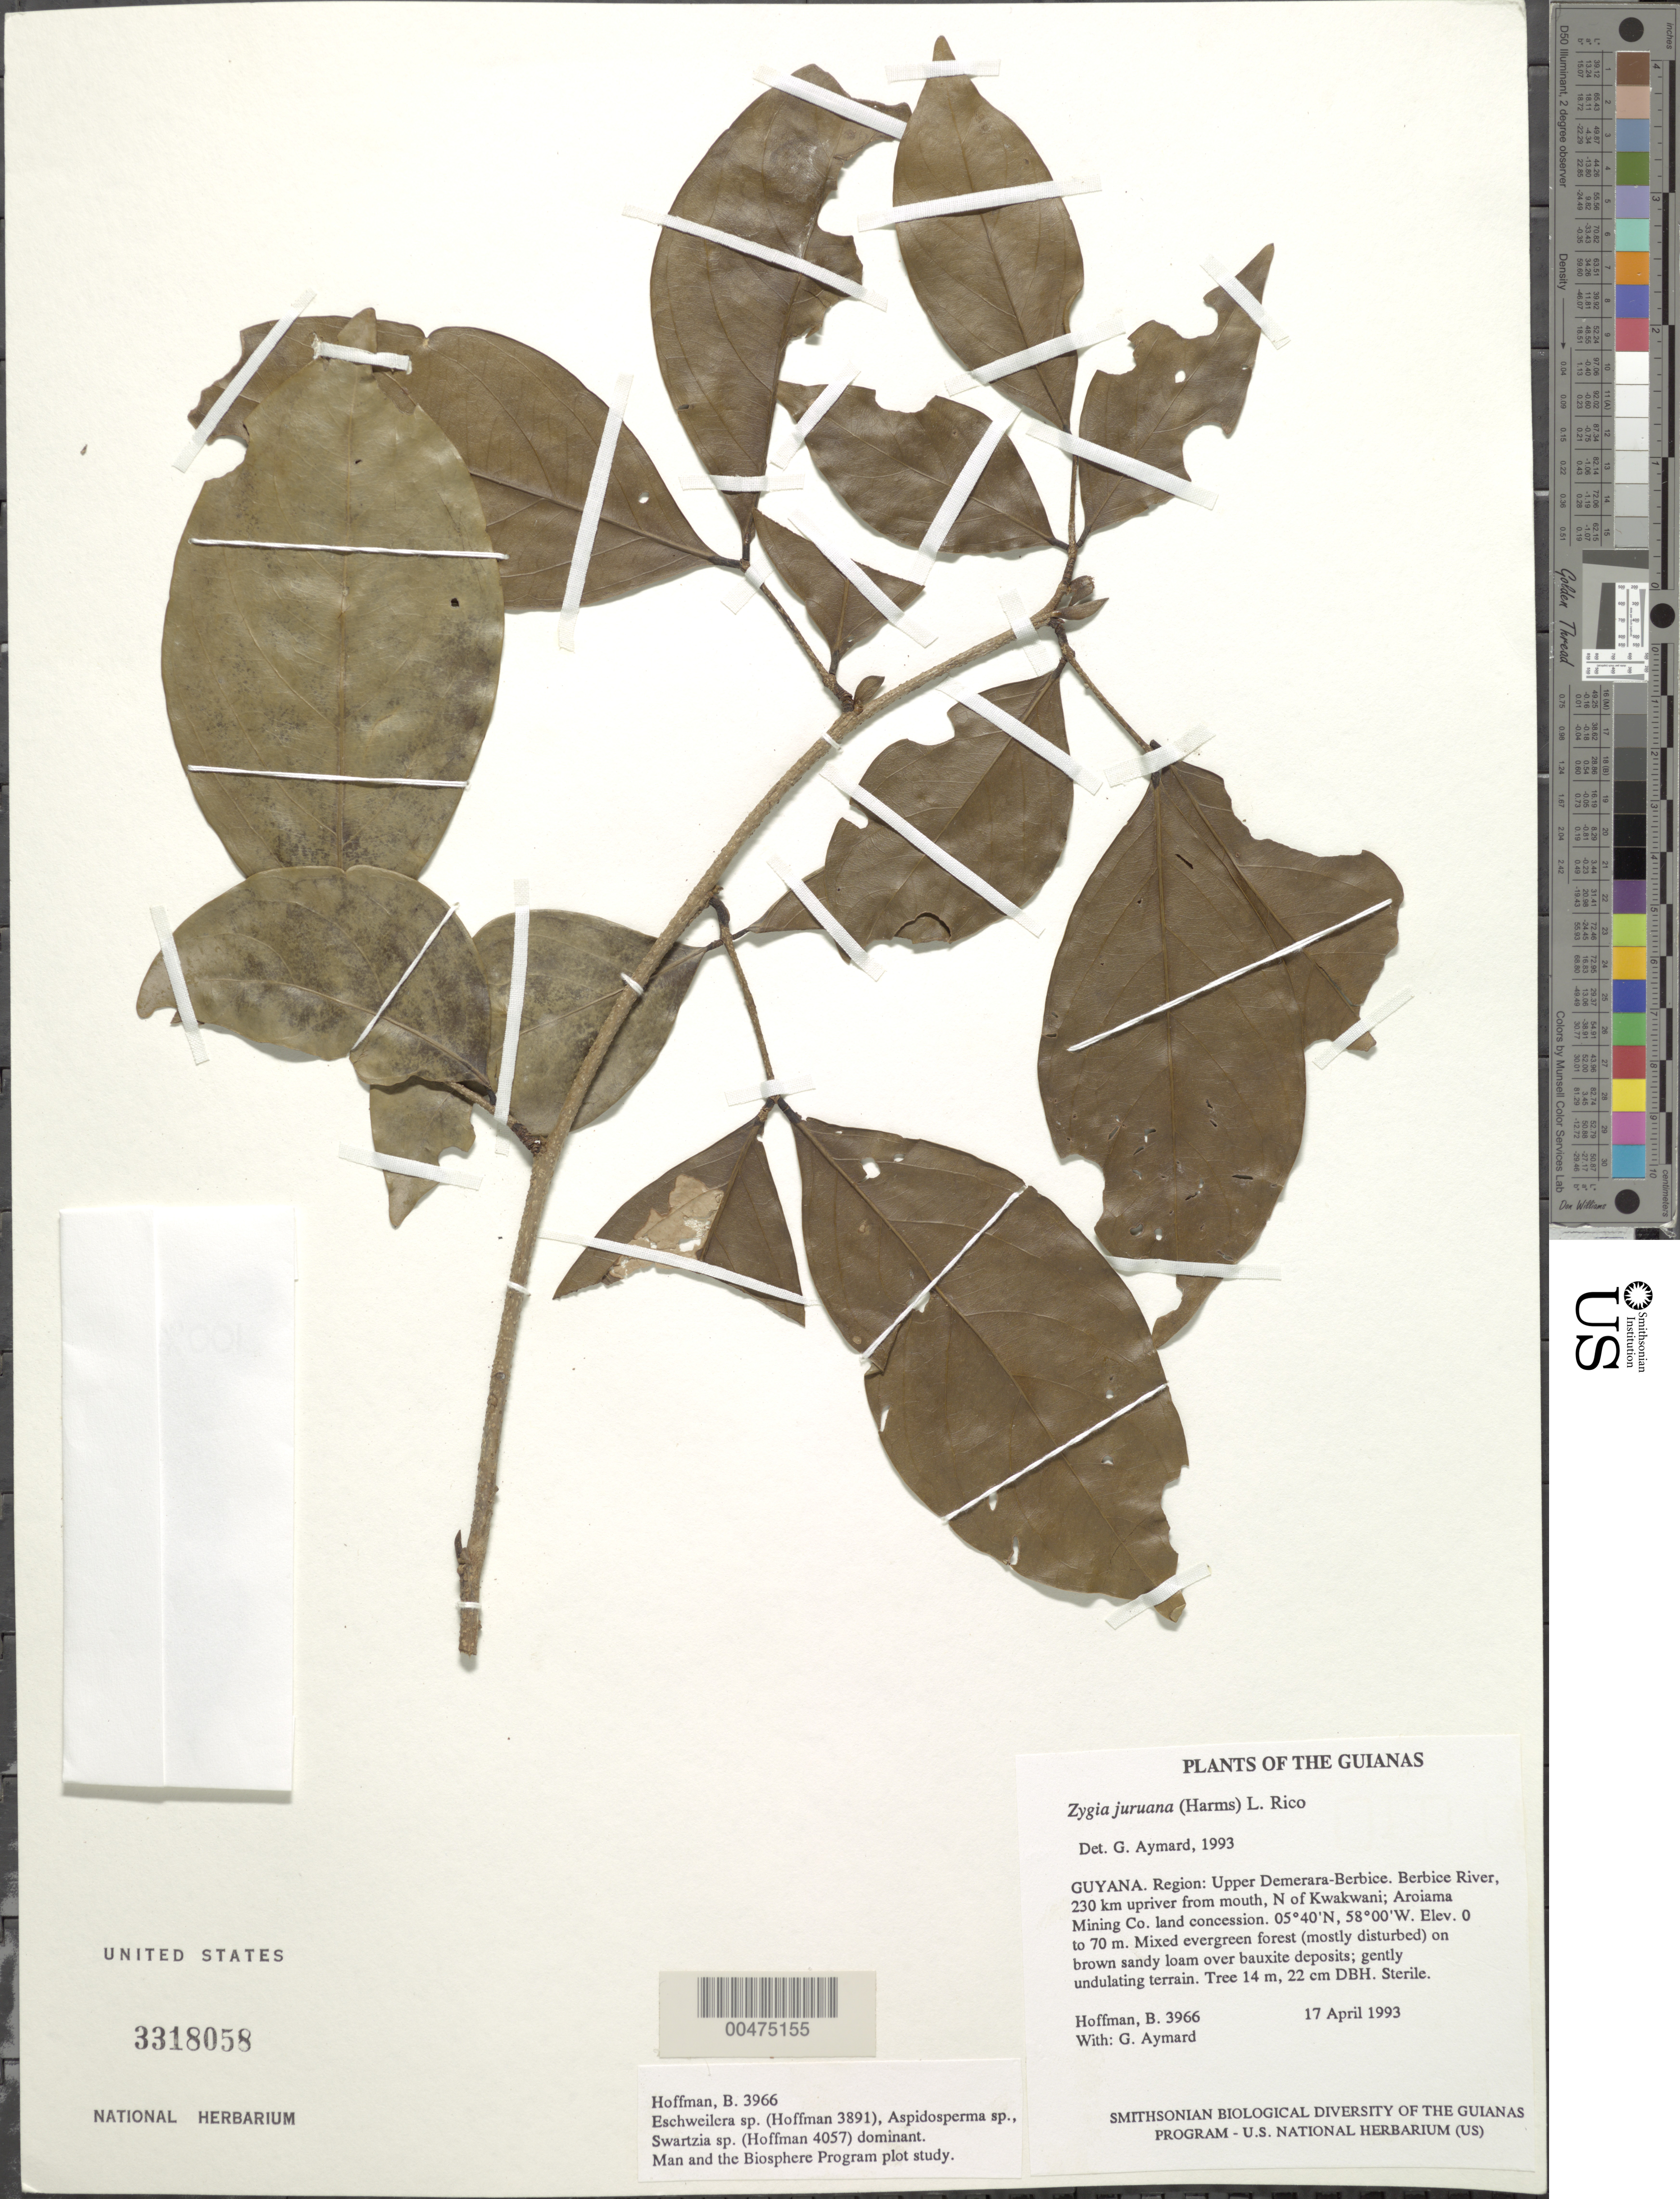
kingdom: Plantae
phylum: Tracheophyta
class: Magnoliopsida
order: Fabales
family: Fabaceae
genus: Zygia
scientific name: Zygia juruana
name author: (Harms) L. Rico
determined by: Aymard C., G. A., (PORT), Univ. Nac. Exp. de los Llanos Ezequiel Zamora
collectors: B. Hoffman & G. A. Aymard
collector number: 3966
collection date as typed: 17 April 1993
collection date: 1993-04-17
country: Guyana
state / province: U. Demerara-Berbice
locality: Berbice River, 230 km upriver from mouth, N of Kwakwani; Aroiama Mining Co. land concession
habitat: Mixed evergreen forest (mostly disturbed) on brown sandy loam over bauxite deposits; gently undulating terrain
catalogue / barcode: US 3318058